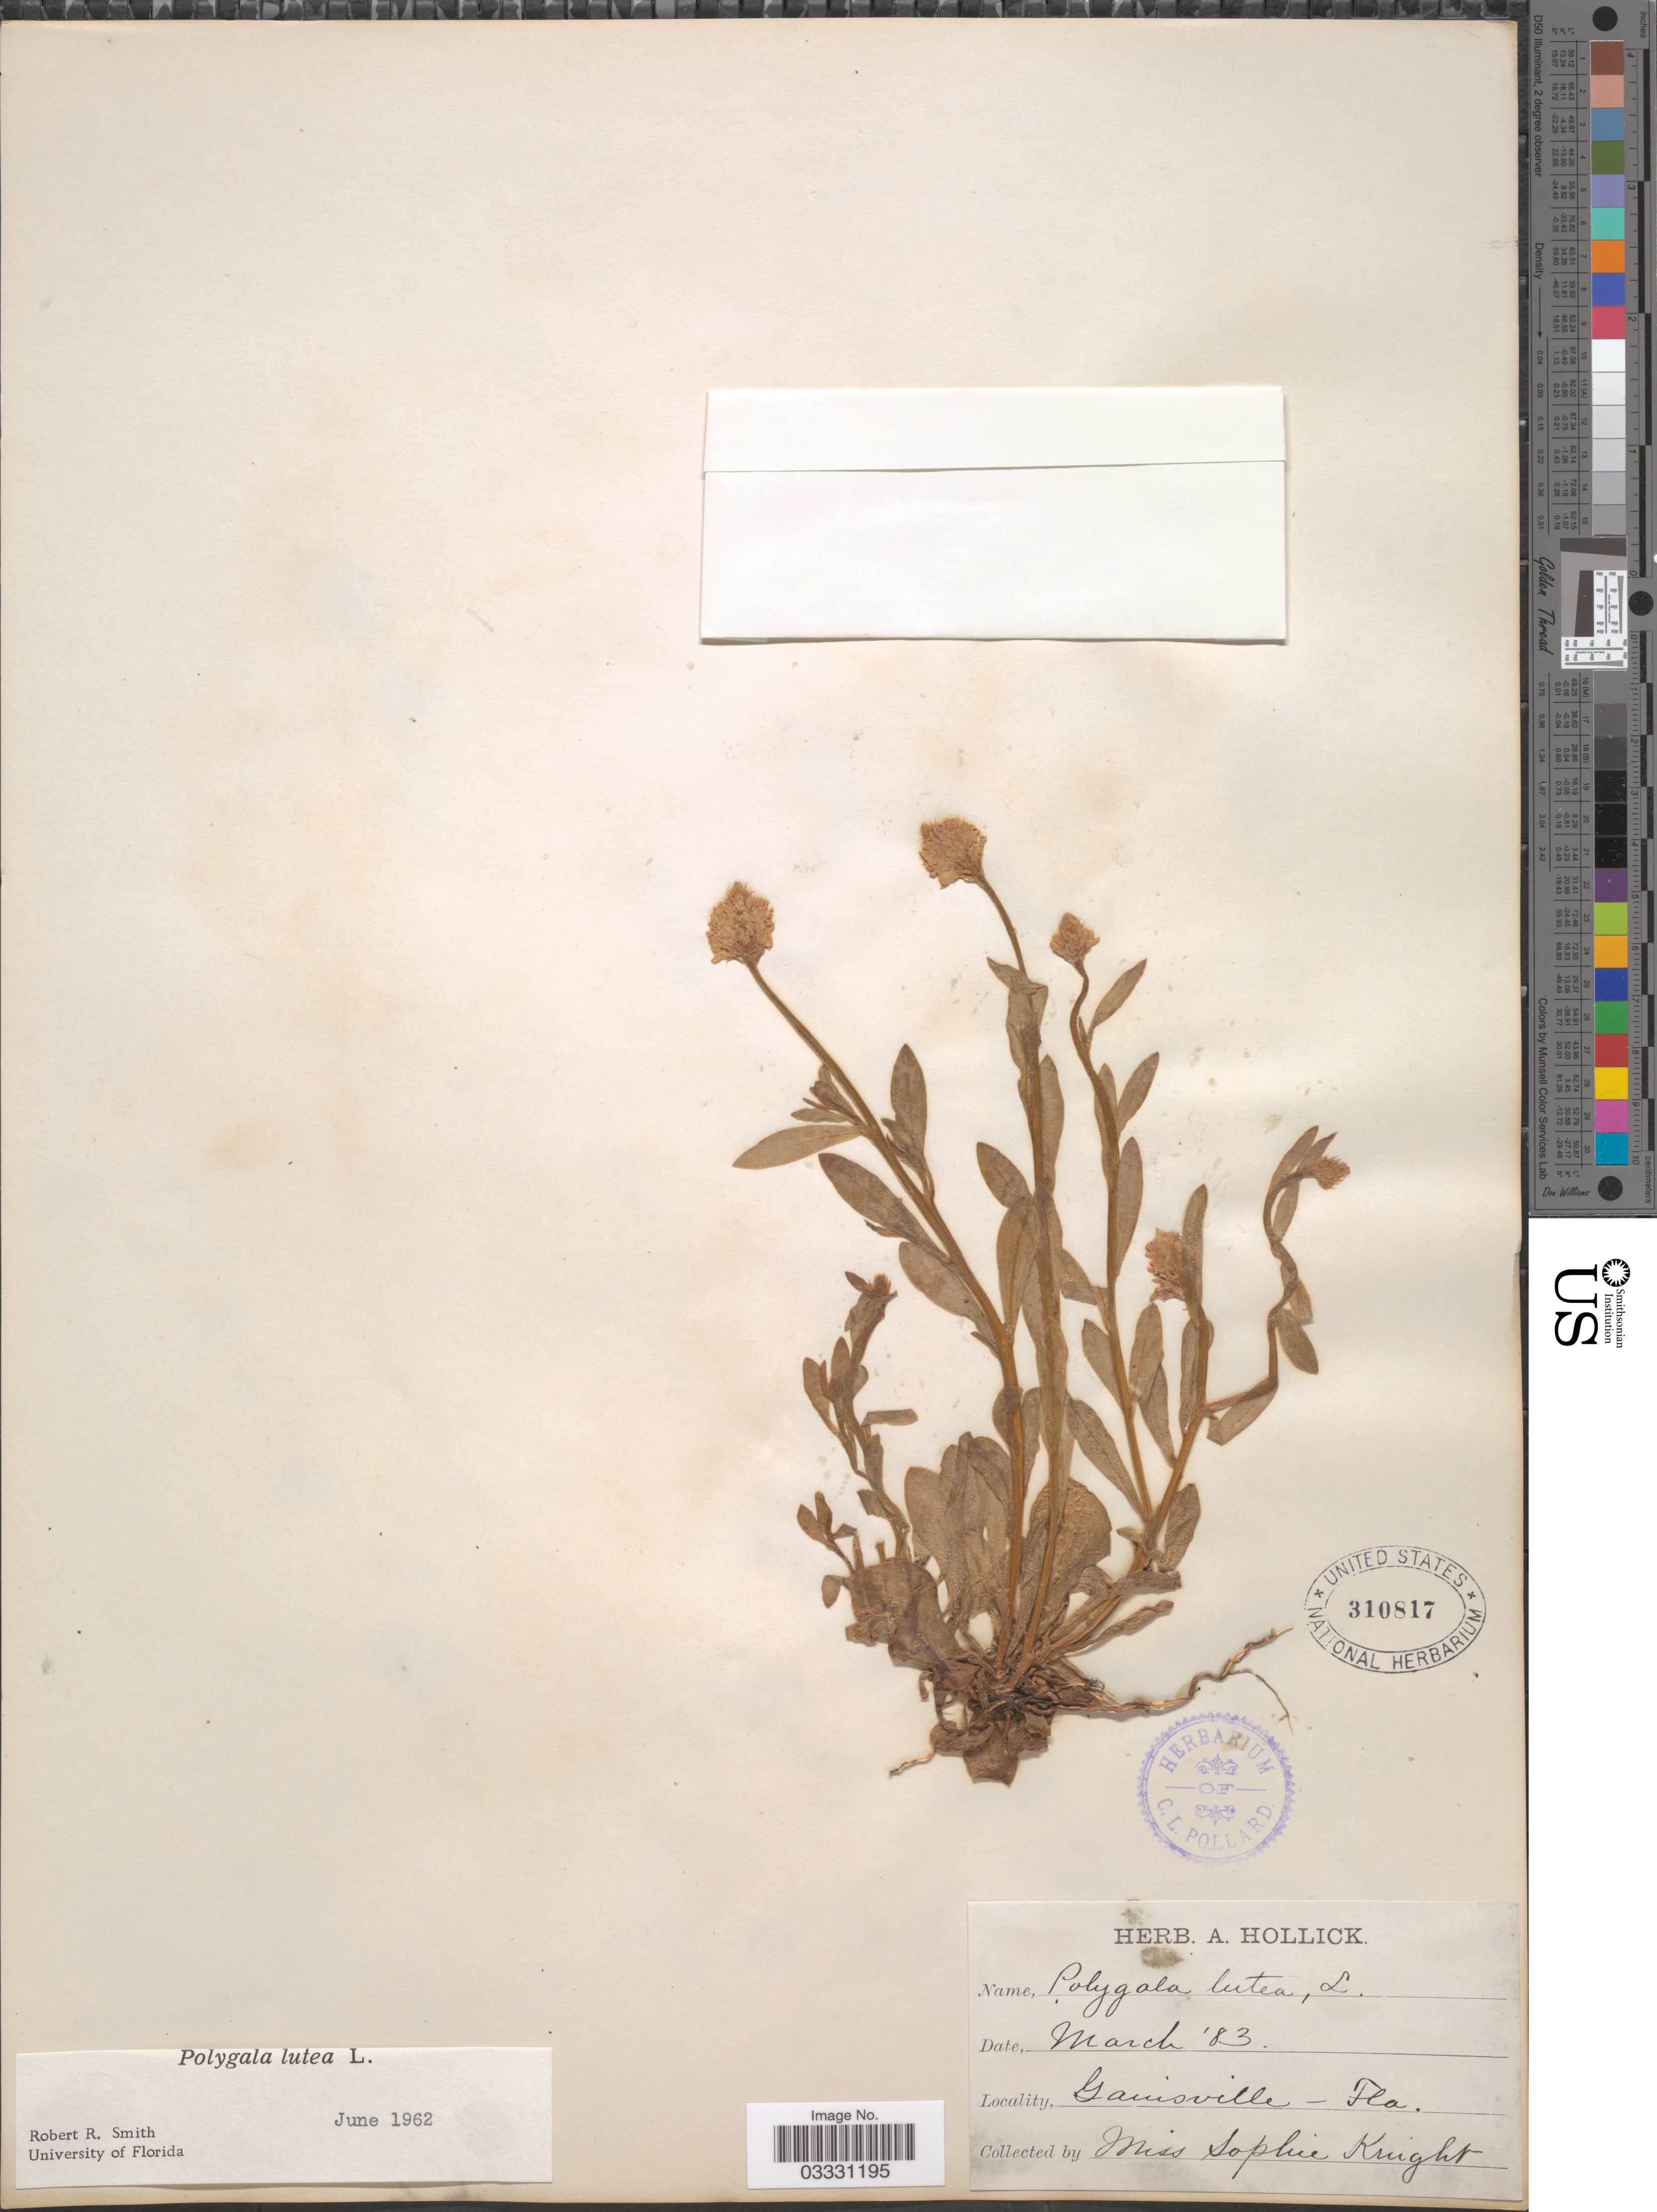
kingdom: Plantae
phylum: Tracheophyta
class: Magnoliopsida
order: Fabales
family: Polygalaceae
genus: Polygala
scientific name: Polygala lutea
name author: L.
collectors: S. Knight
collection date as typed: Transcribed d/m/y: /3/83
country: United States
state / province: Florida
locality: Gainsville.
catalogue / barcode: US 310817